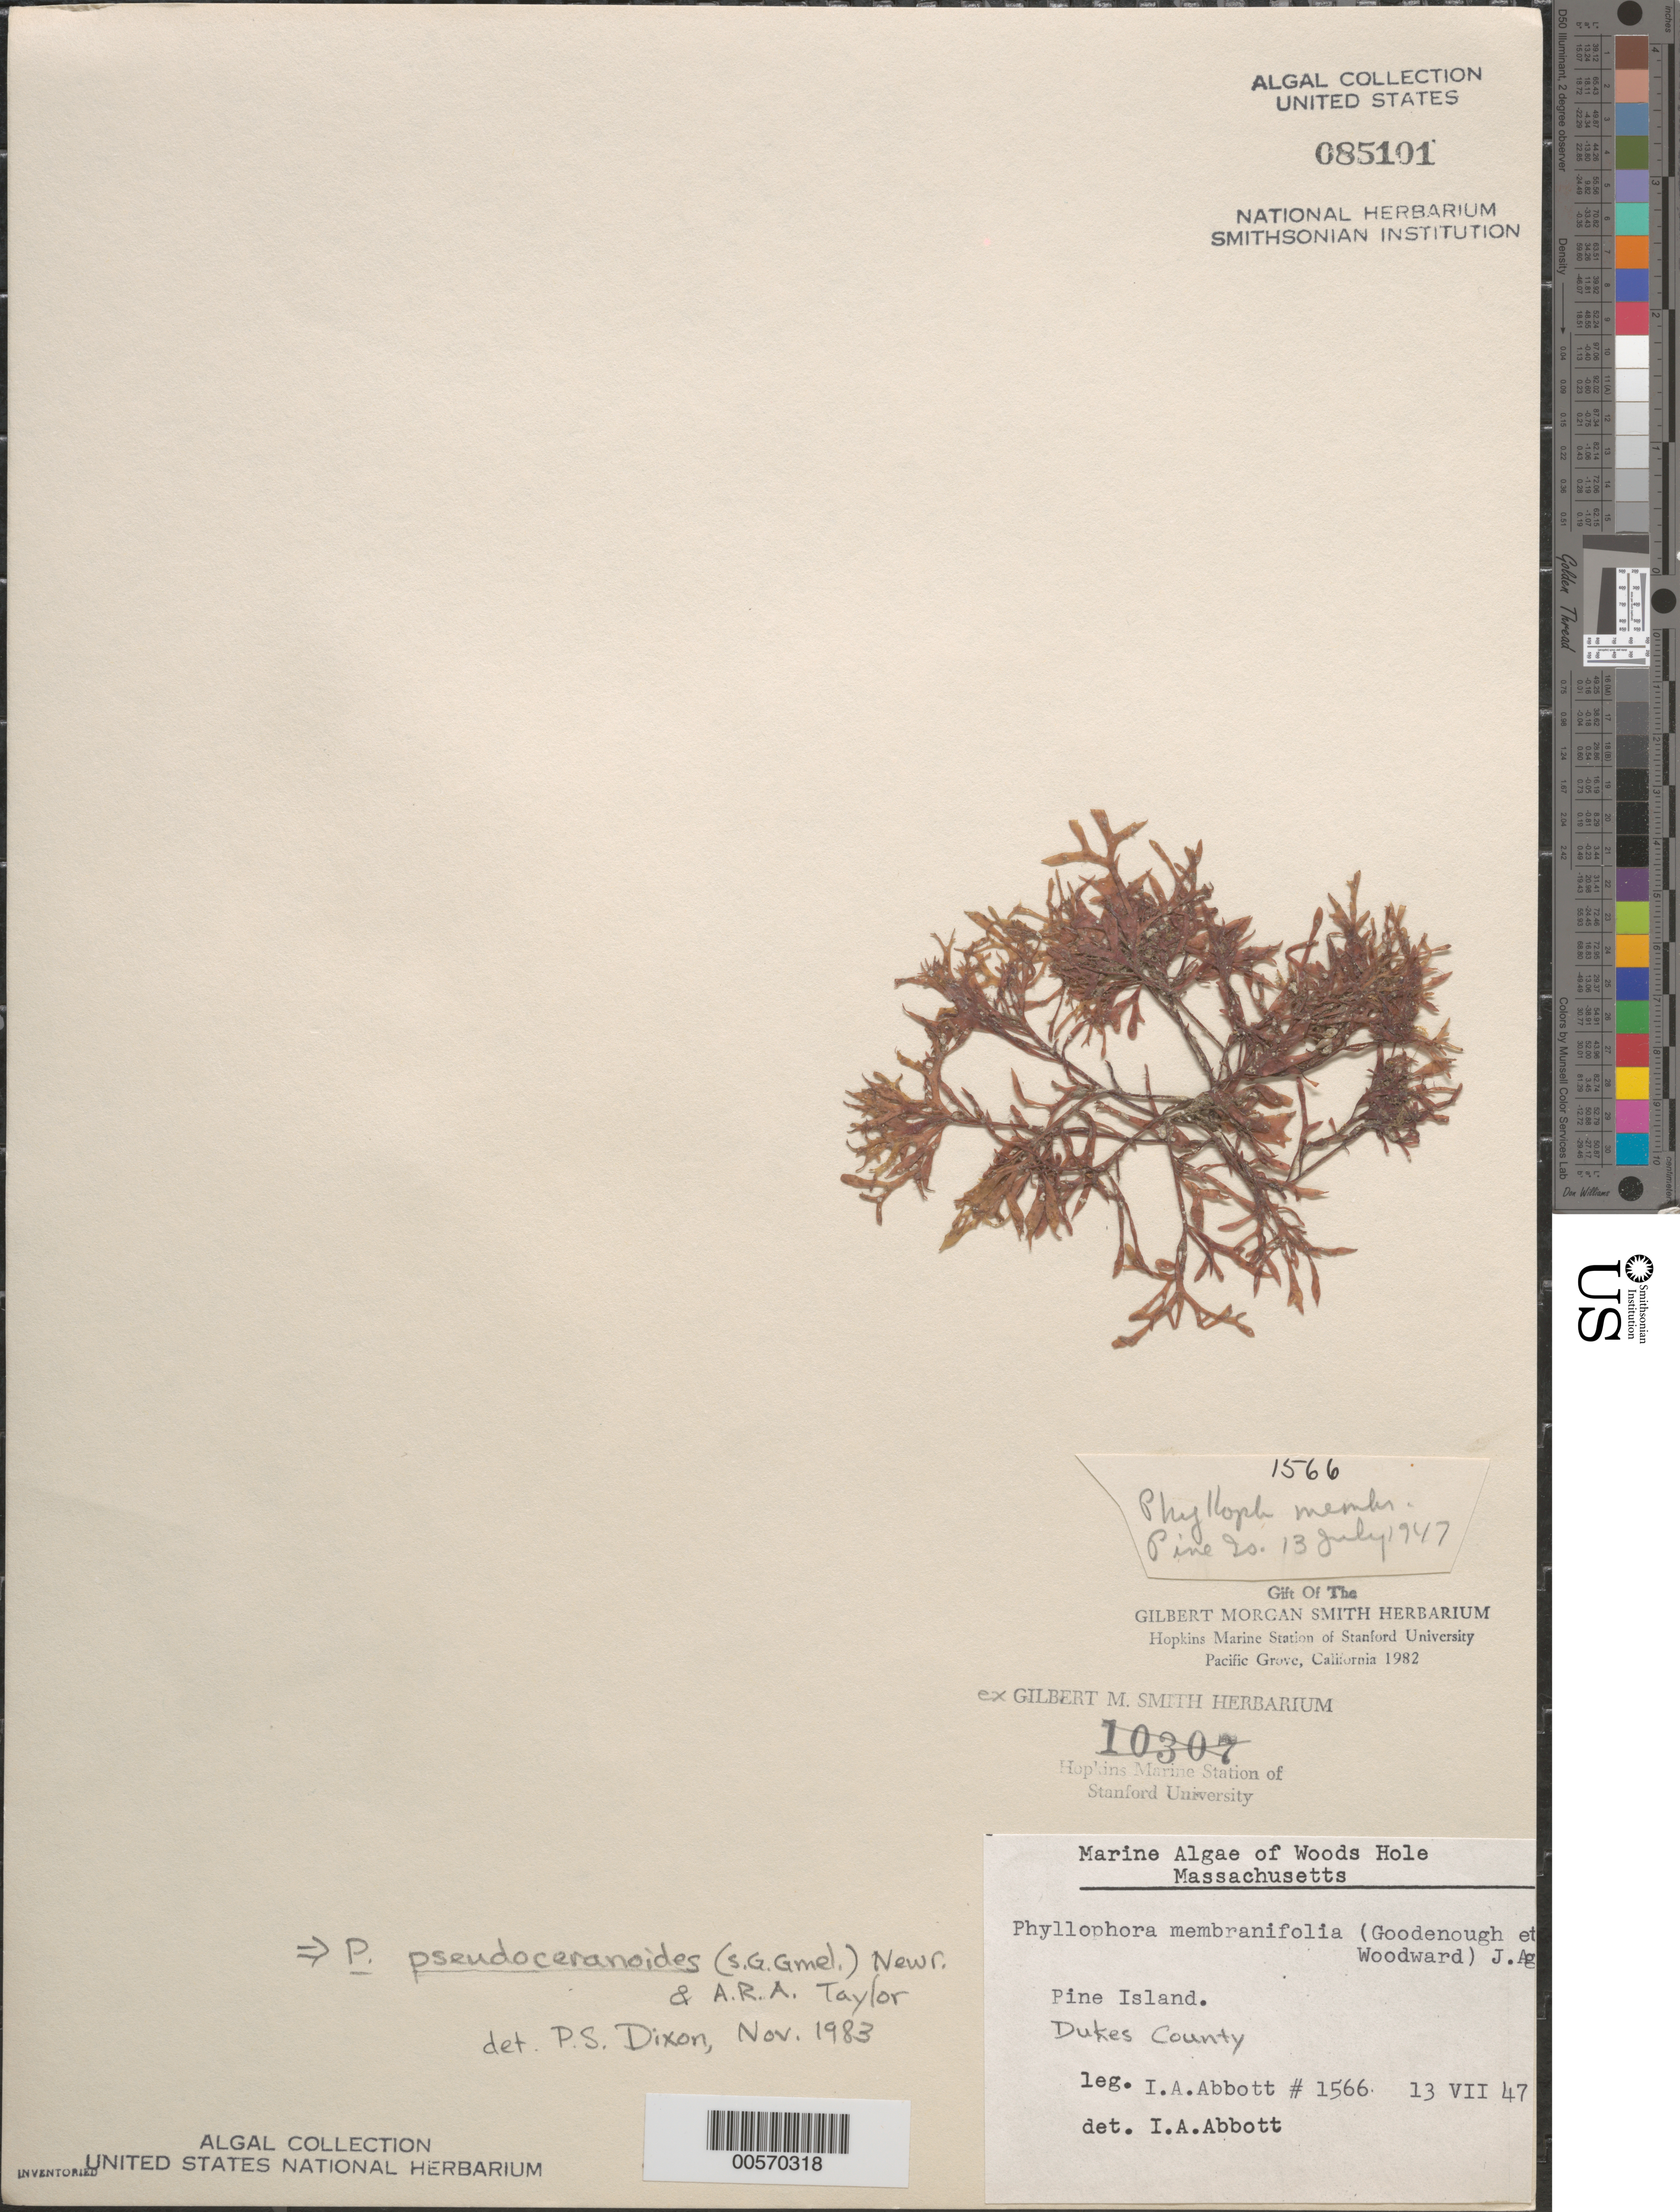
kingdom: Plantae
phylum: Rhodophyta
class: Florideophyceae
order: Gigartinales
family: Phyllophoraceae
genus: Phyllophora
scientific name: Phyllophora pseudoceranoides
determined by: Dixon, P. S.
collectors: I. A. Abbott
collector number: IAA 1566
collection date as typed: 13 Jul 1947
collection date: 1947-07-13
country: United States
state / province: Massachusetts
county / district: Dukes County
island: Pine Island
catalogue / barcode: US 85101